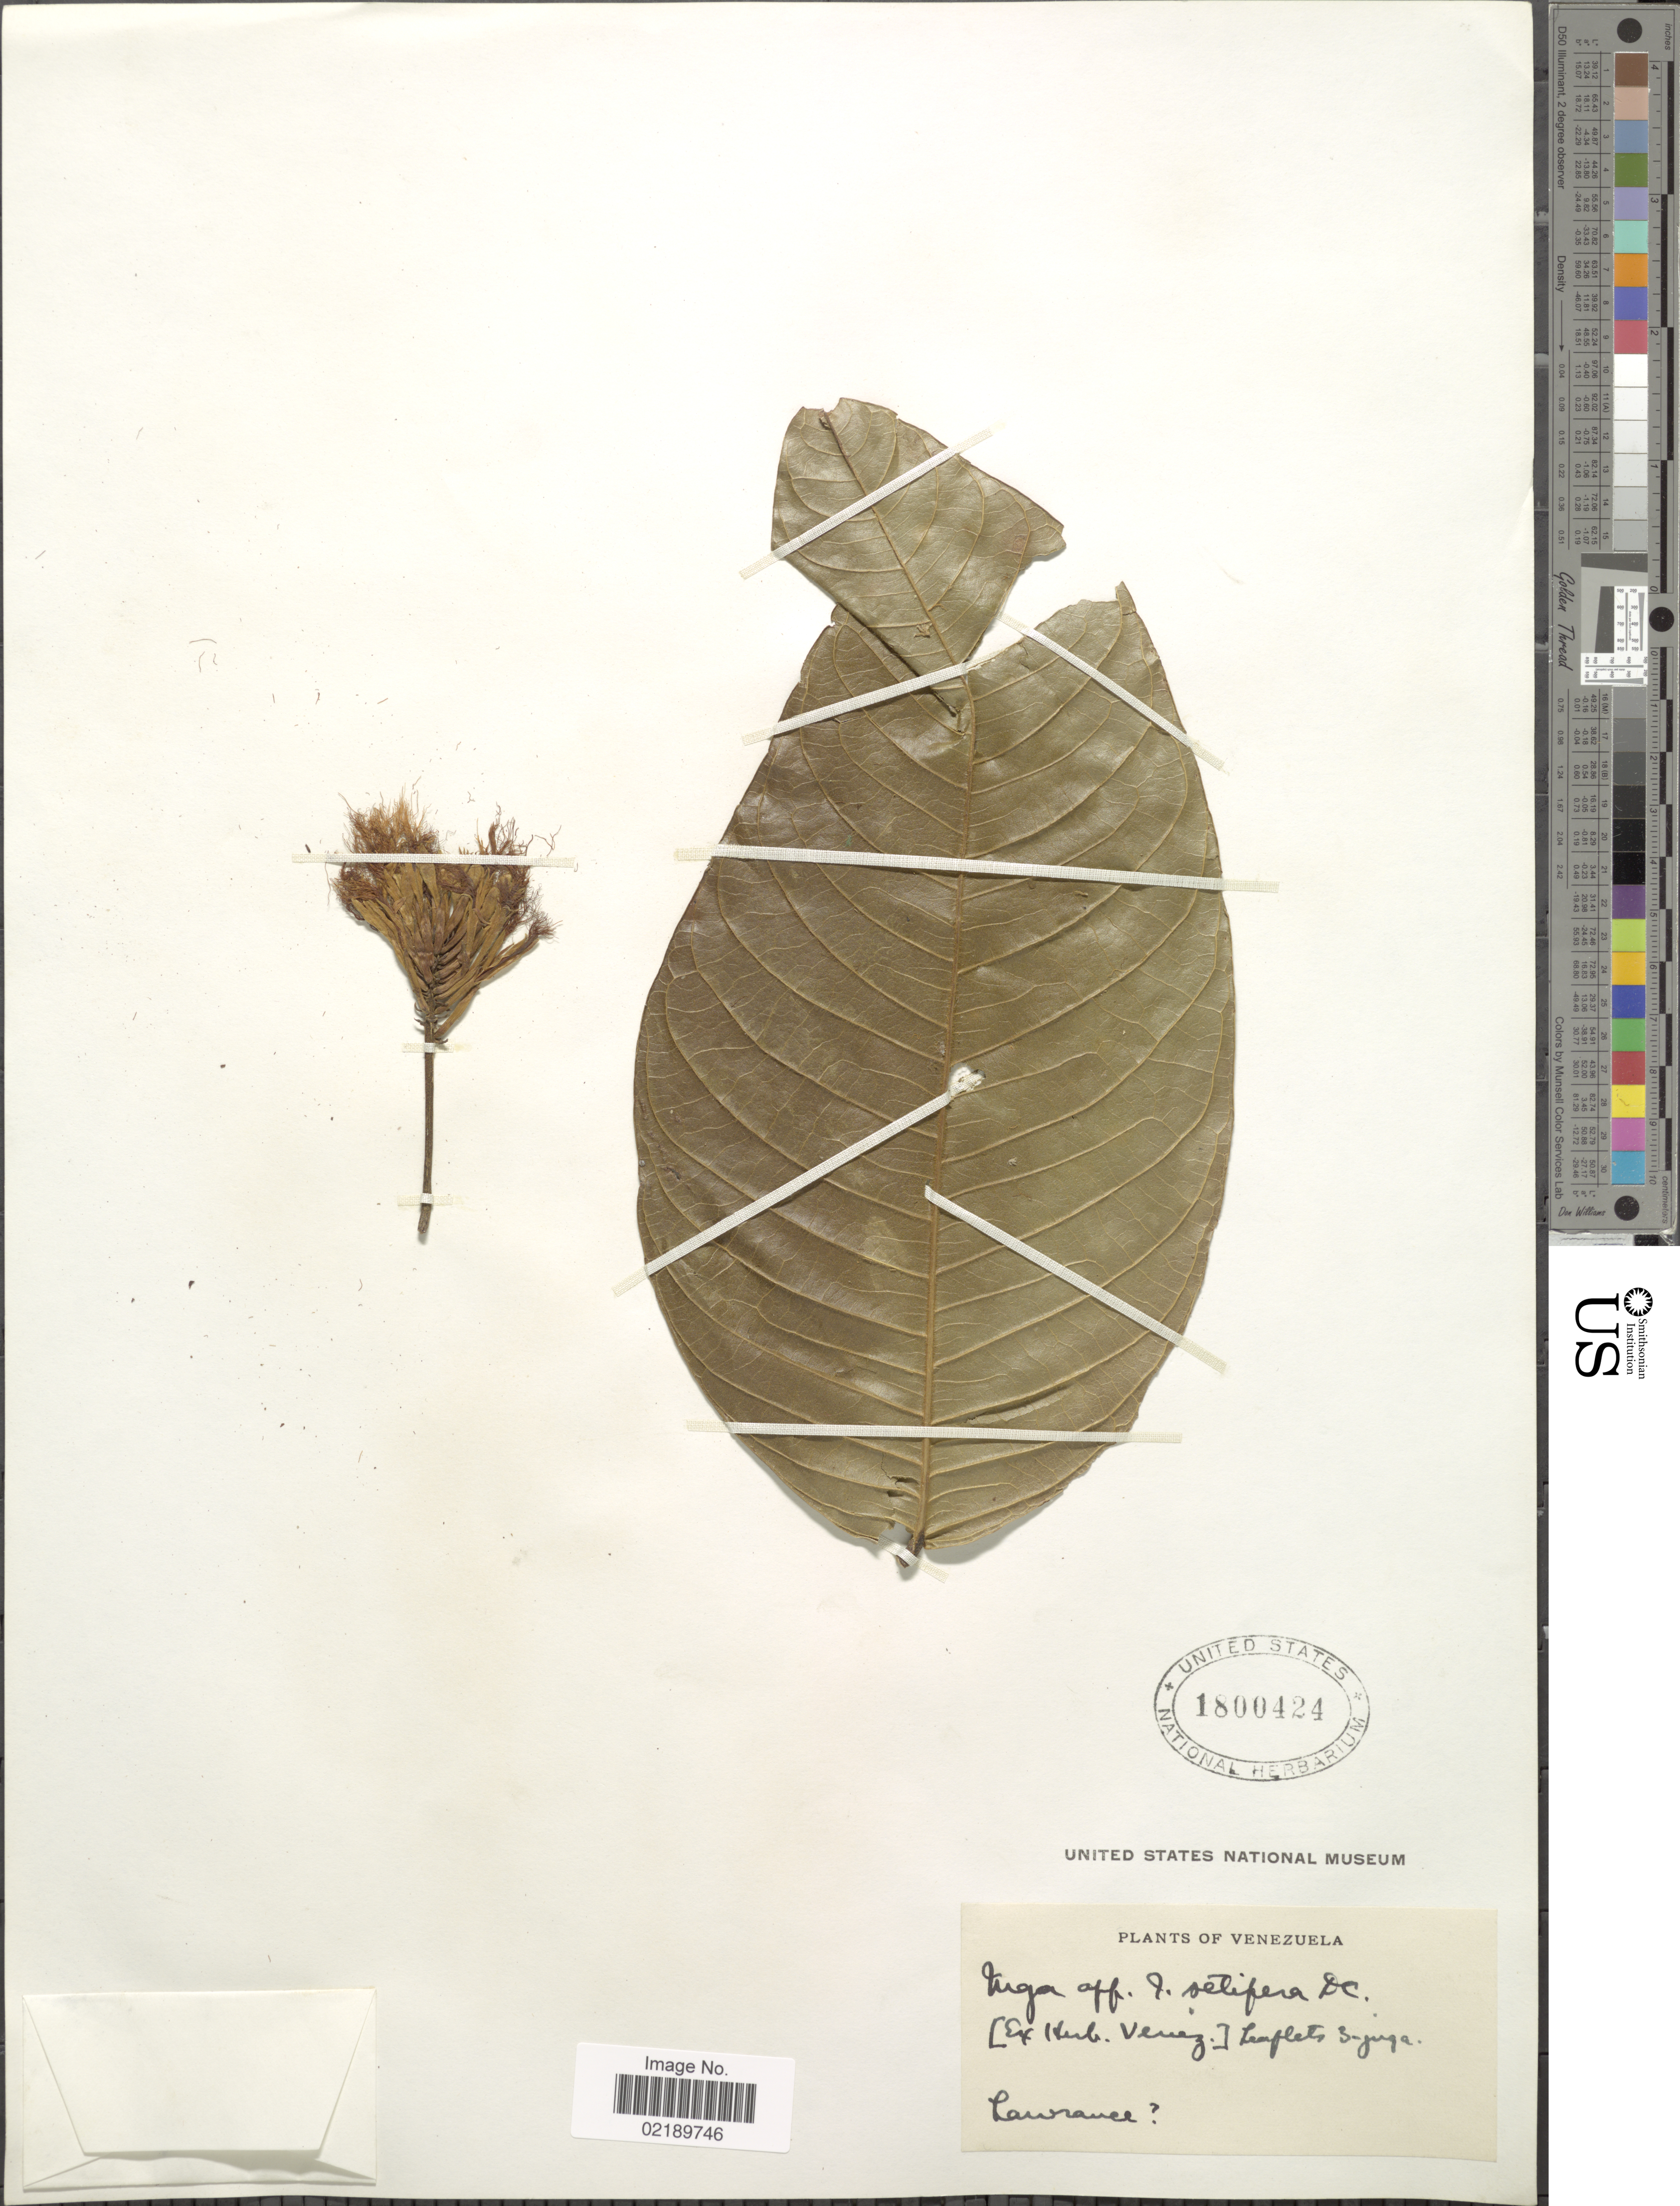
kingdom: Plantae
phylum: Tracheophyta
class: Magnoliopsida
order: Fabales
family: Fabaceae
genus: Inga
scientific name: Inga splendens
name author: Willd.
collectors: Lawrance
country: Venezuela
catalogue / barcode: US 1800424